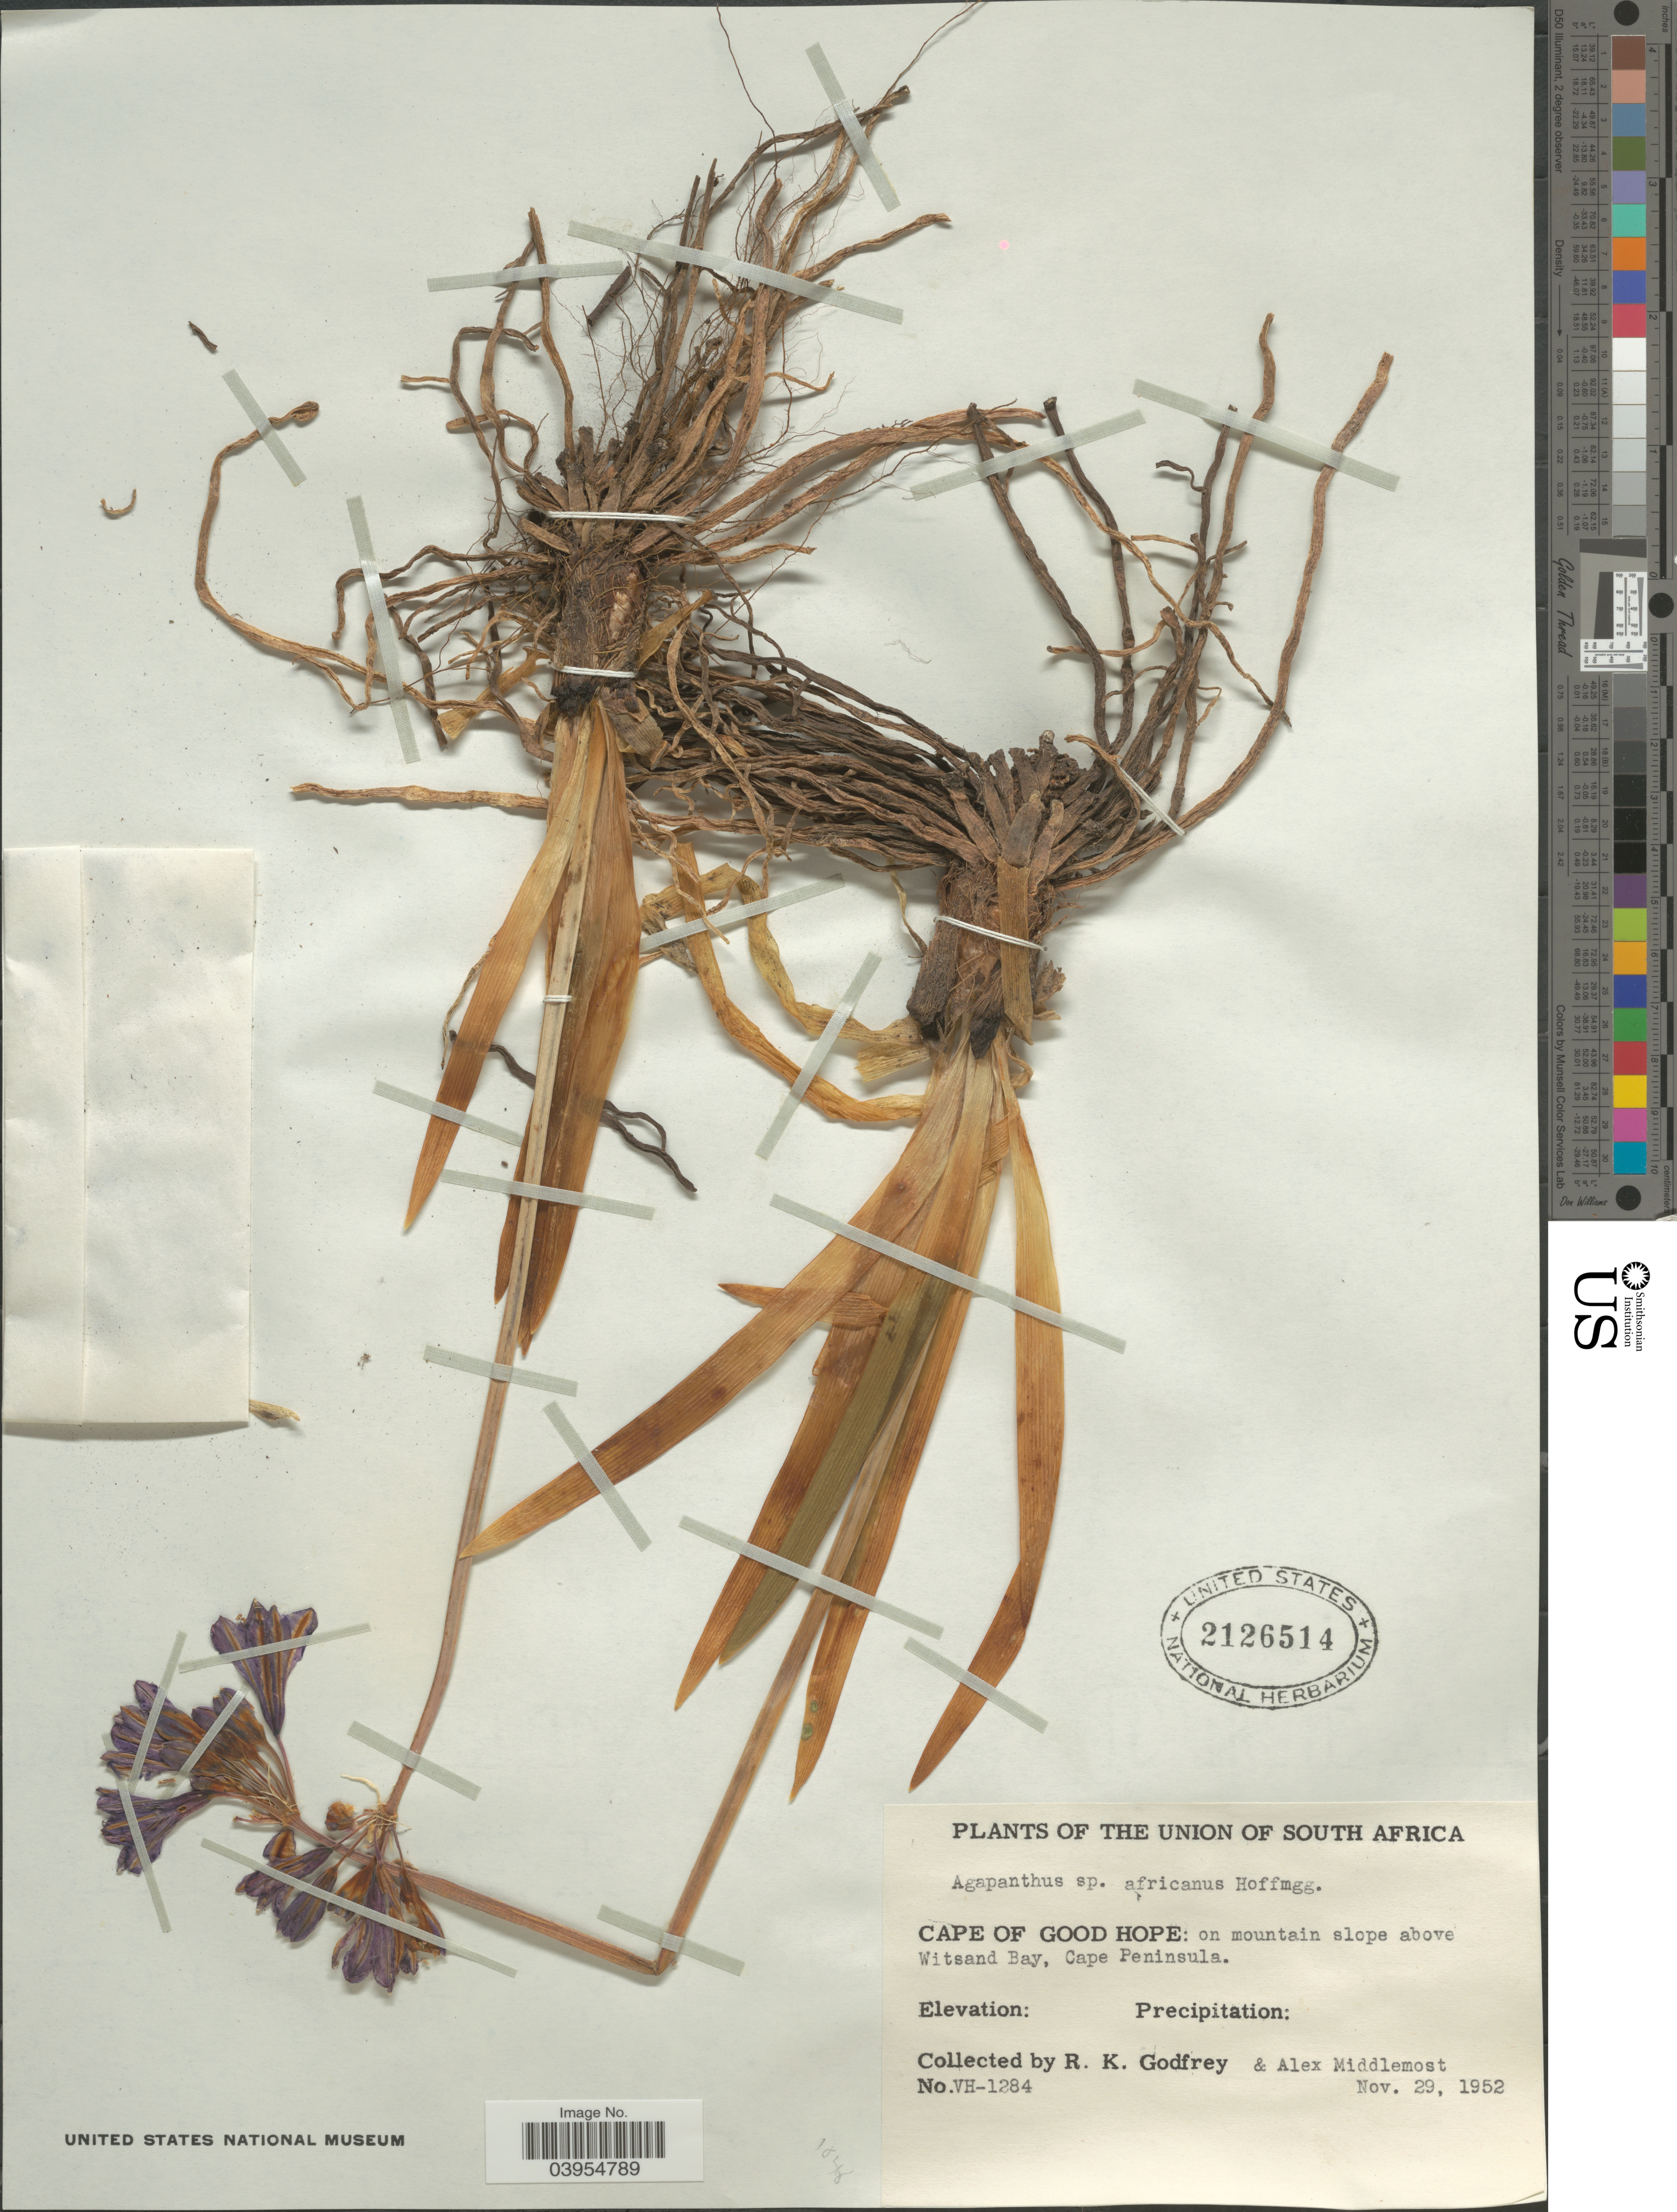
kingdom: Plantae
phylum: Tracheophyta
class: Liliopsida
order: Asparagales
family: Amaryllidaceae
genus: Agapanthus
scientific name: Agapanthus africanus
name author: (L.) Hoffmanns.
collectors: R. K. Godfrey & A. Middlemost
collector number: VH-1284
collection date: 1952-11-29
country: South Africa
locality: The Union of South Africa. Cape of Good Hope: on mountain slope above Witsand Bay, Cape Peninsula.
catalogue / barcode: US 2126514